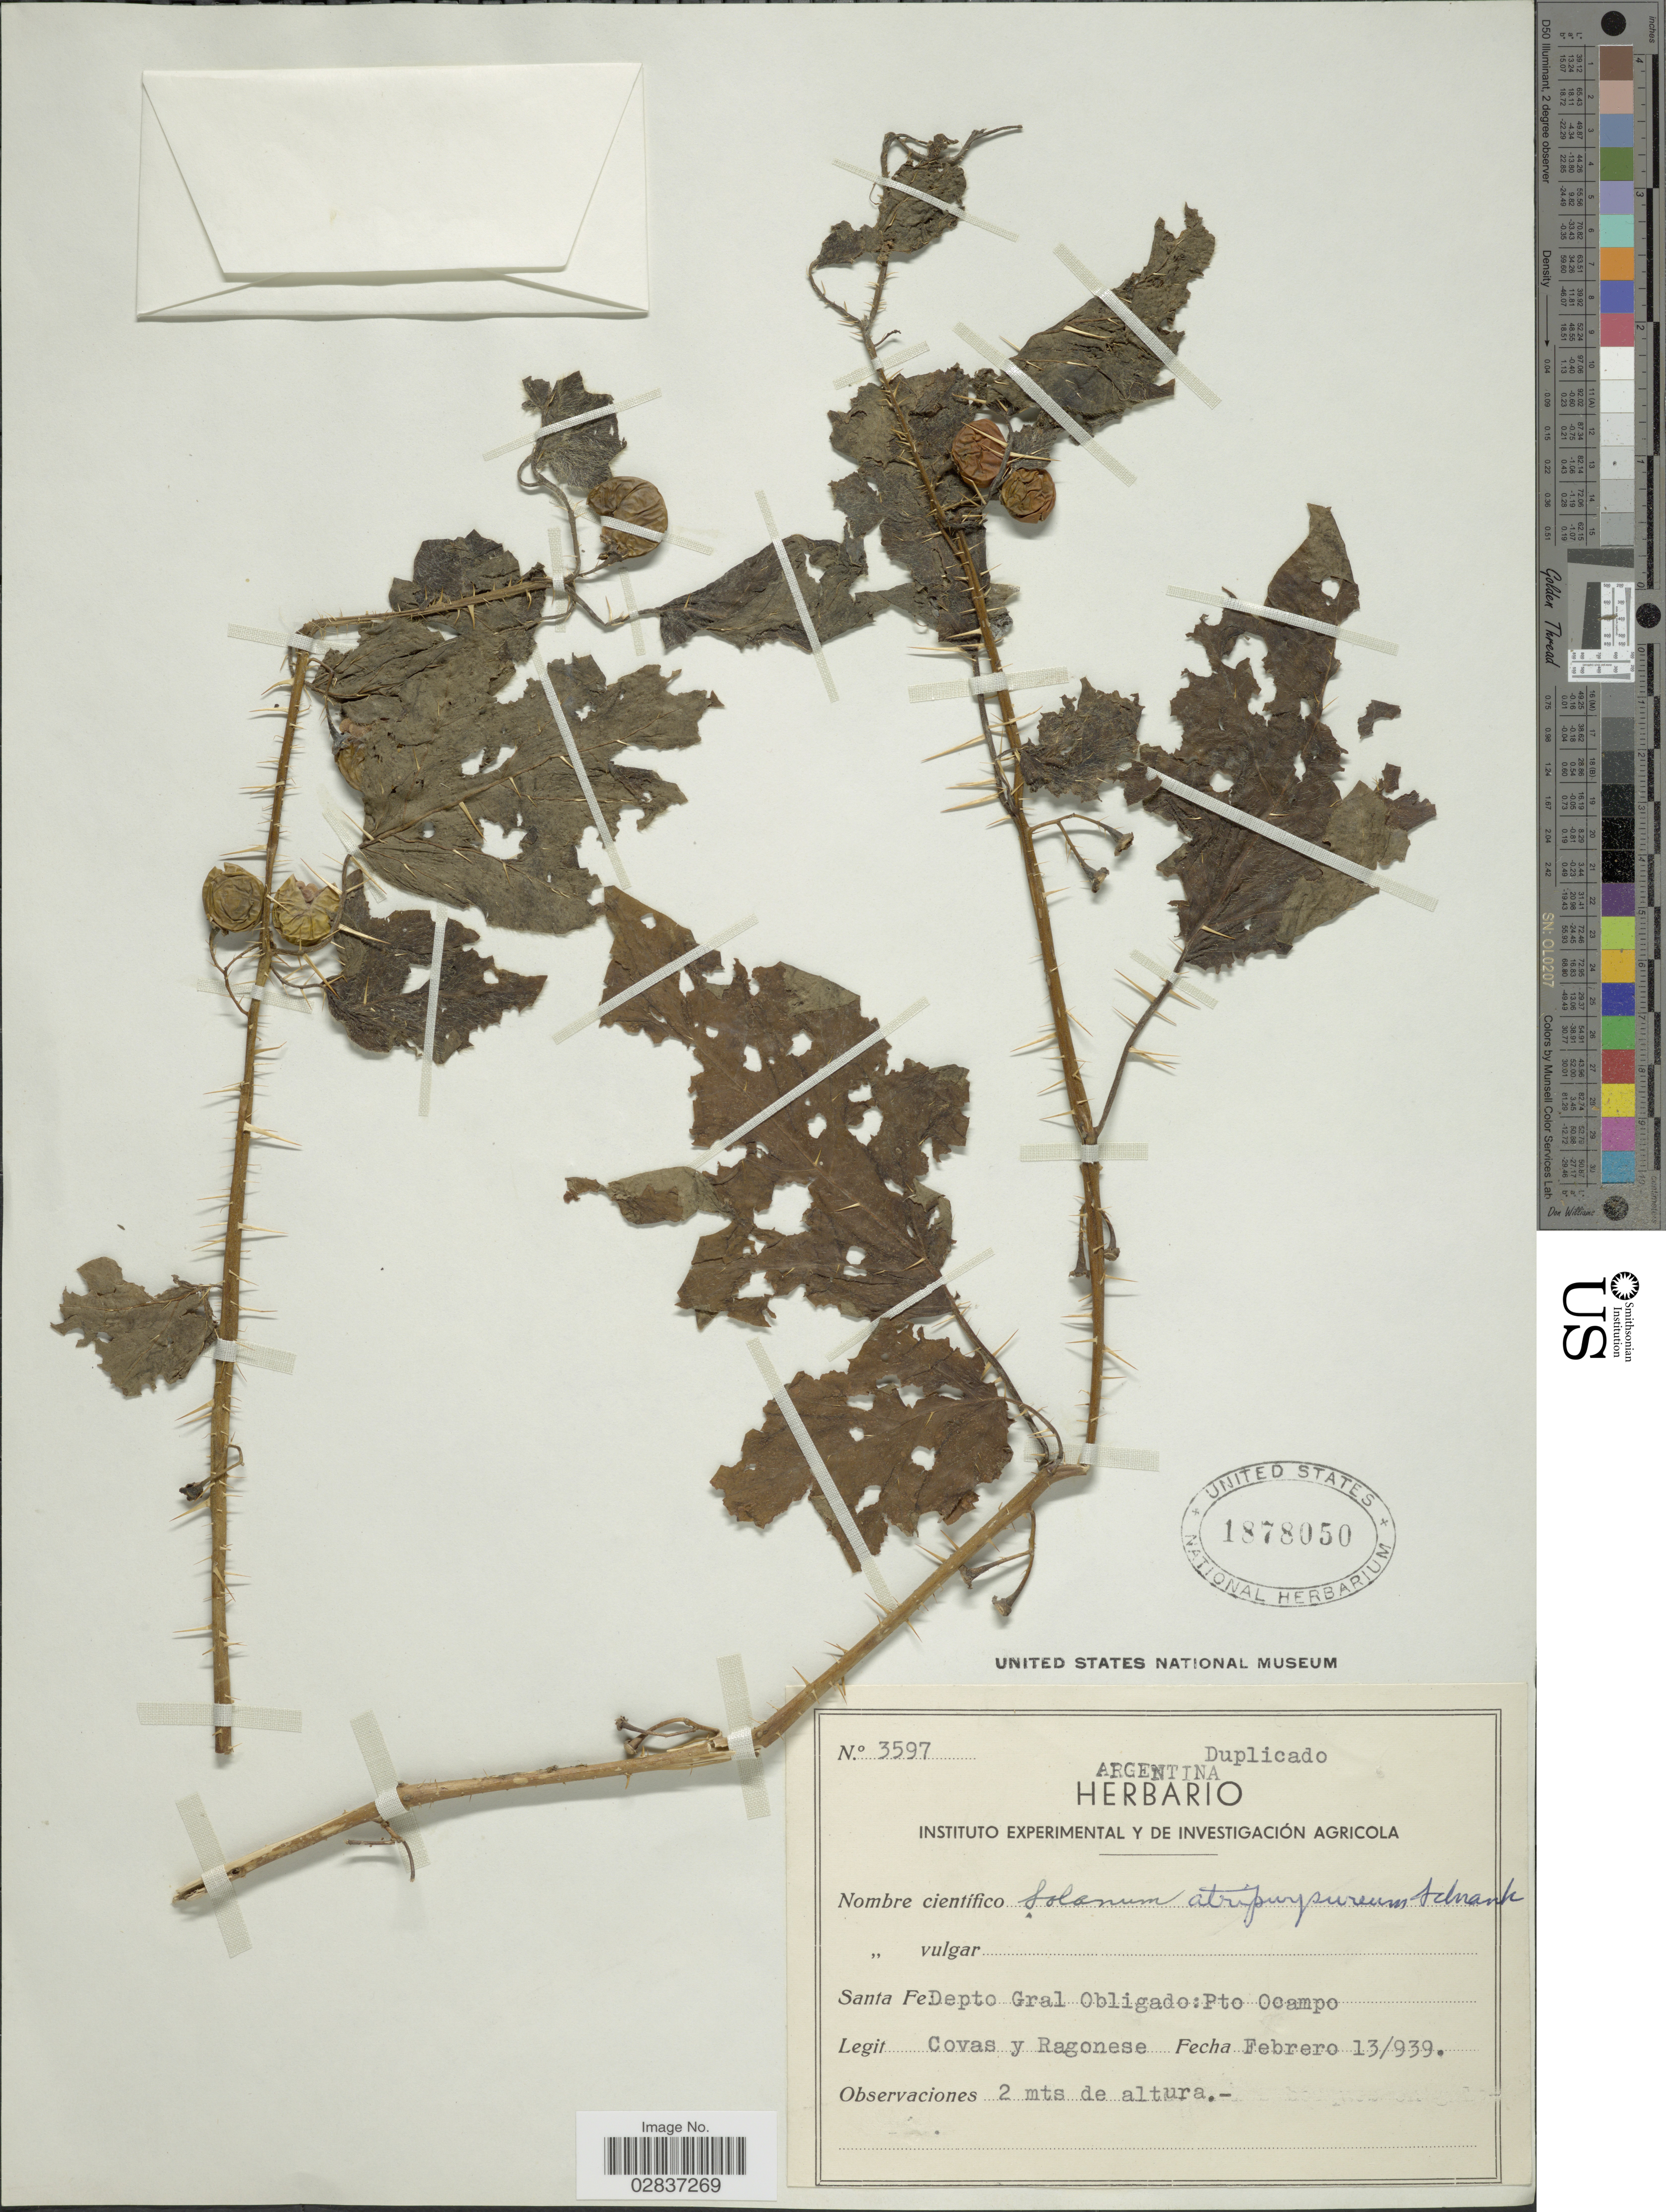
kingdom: Plantae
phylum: Tracheophyta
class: Magnoliopsida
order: Solanales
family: Solanaceae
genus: Solanum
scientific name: Solanum atropurpureum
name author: Schrank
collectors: -. Covas, -. Covas & Ragonese, --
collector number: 3597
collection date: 1939-02-13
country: Argentina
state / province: Santa Fe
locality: Santa Fe: Depto Gral Obligado: Pto Ocampo.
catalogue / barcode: US 1878050